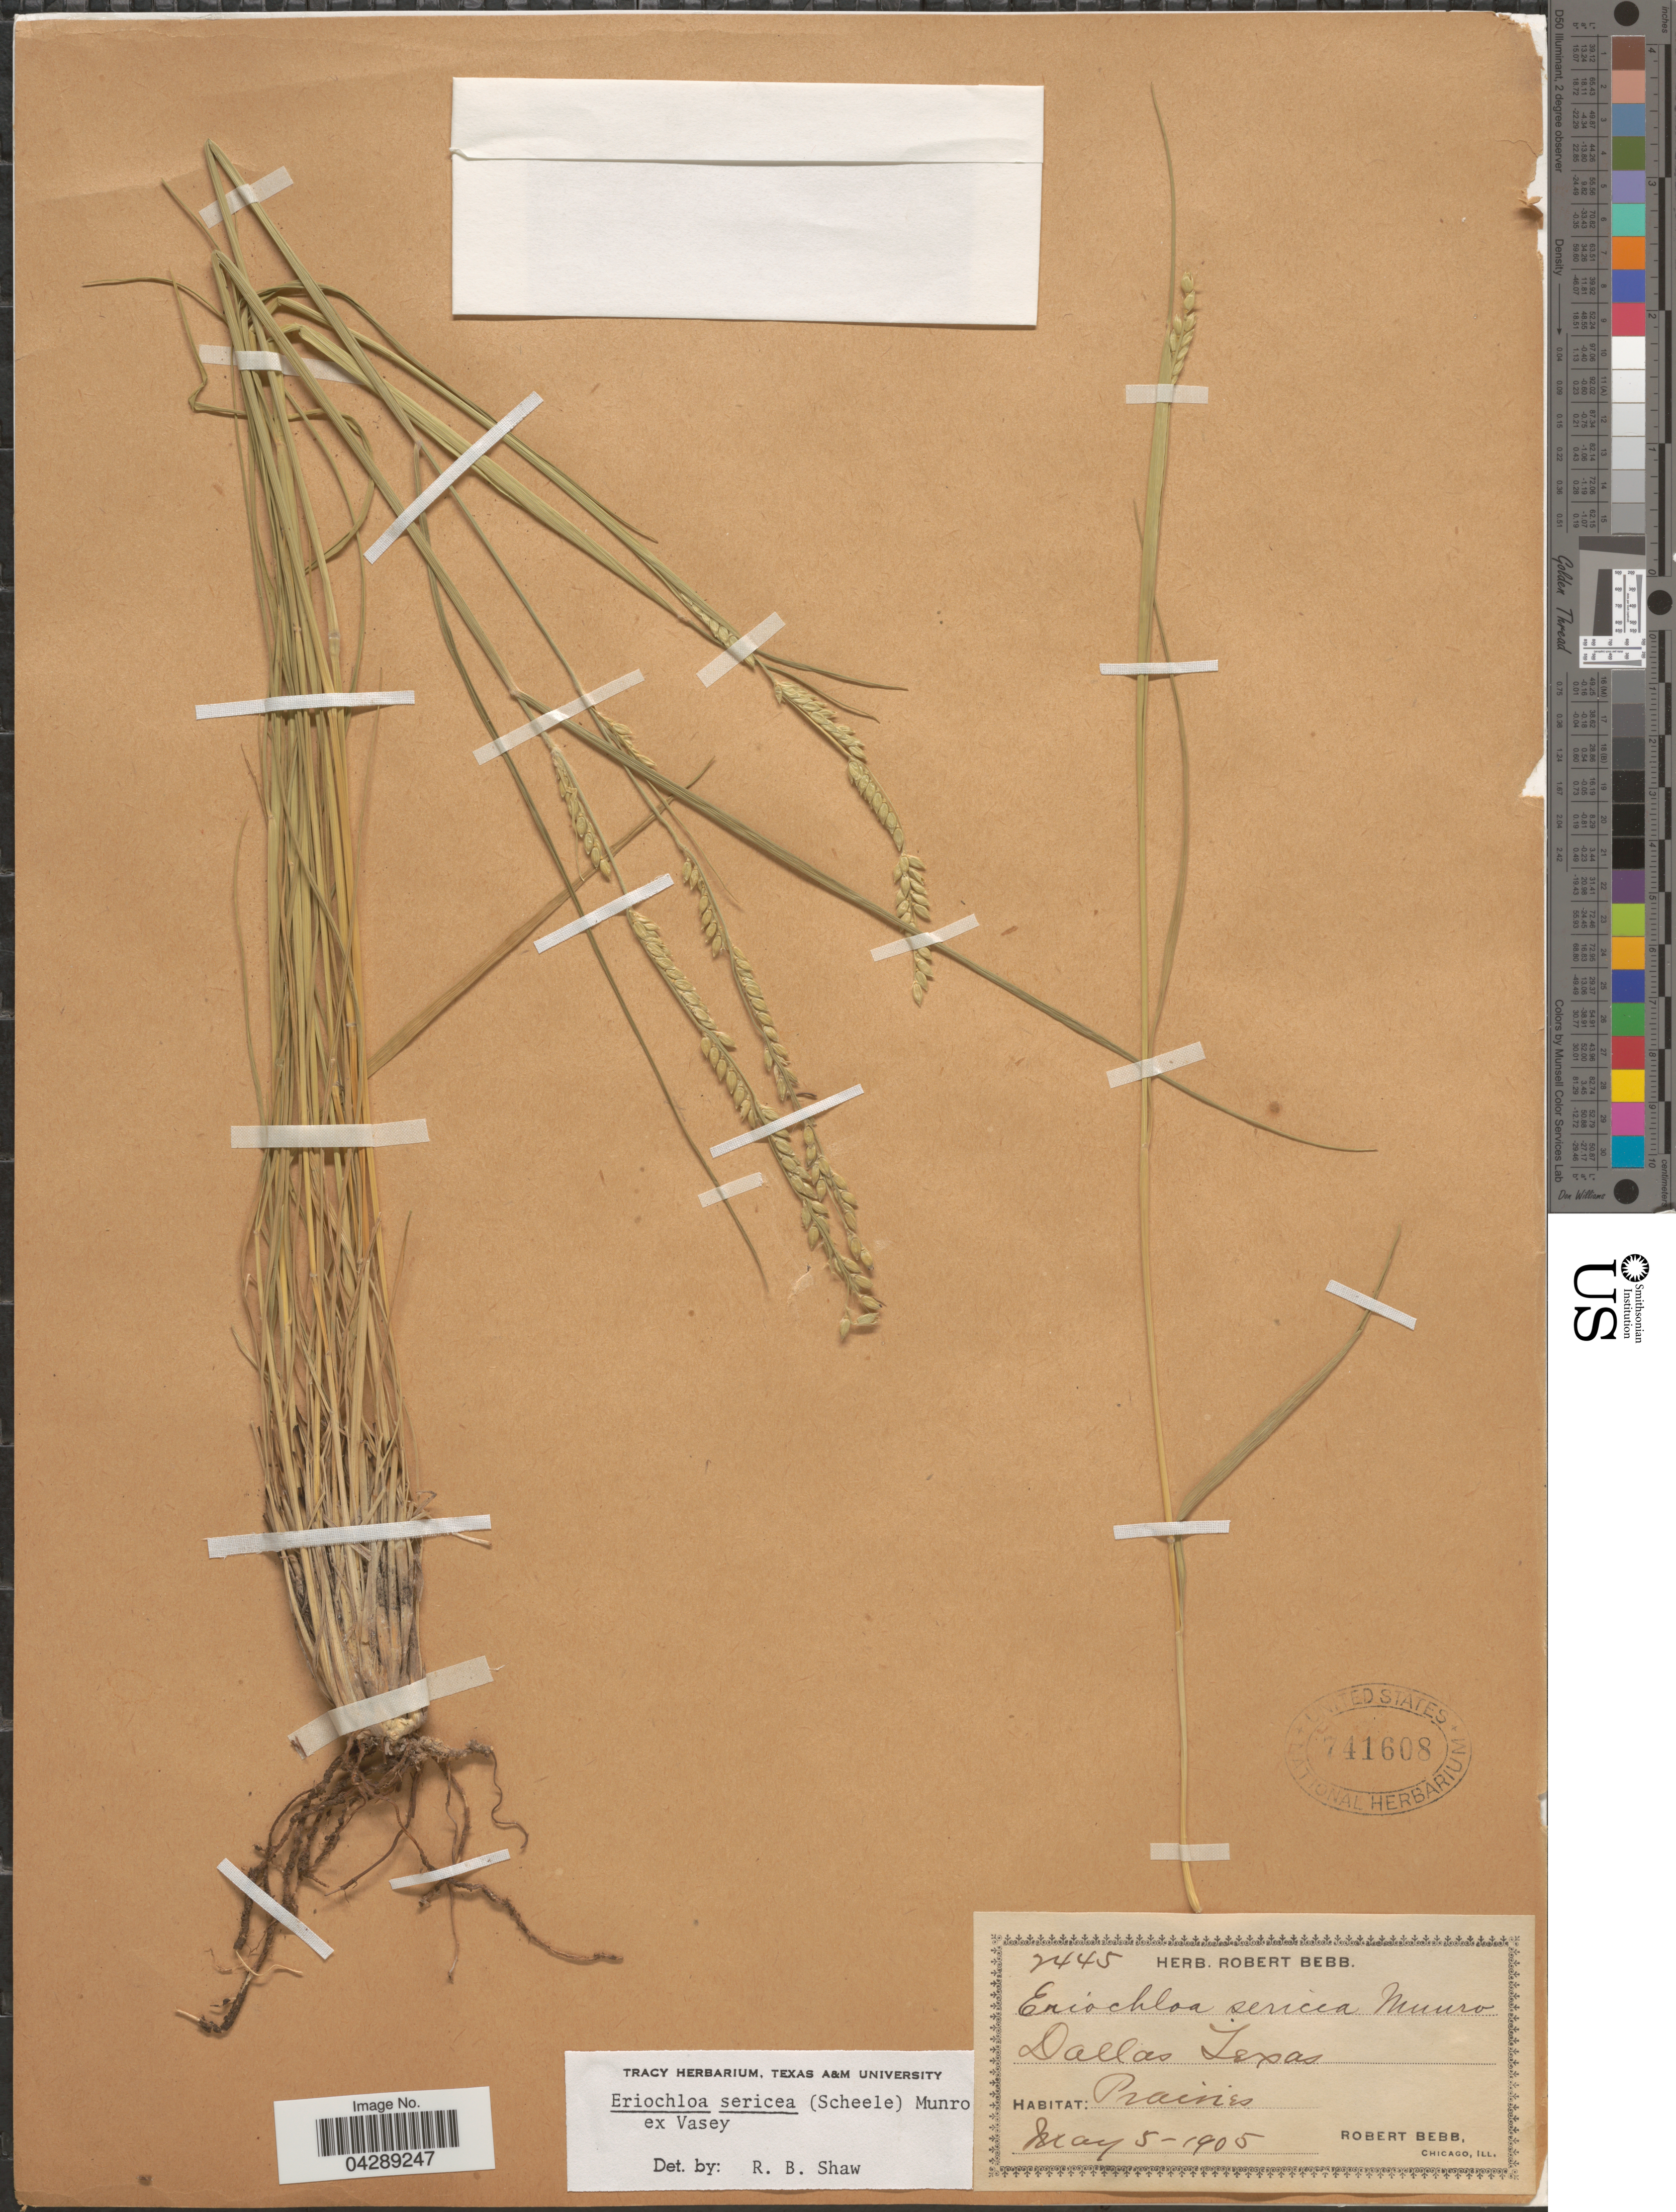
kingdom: Plantae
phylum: Tracheophyta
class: Liliopsida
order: Poales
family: Poaceae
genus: Eriochloa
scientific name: Eriochloa sericea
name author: (Scheele) Munro ex Vasey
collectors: R. Bebb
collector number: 2445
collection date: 1905-05-05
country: United States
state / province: Texas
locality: Dallas. Prairies.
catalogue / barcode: US 741608